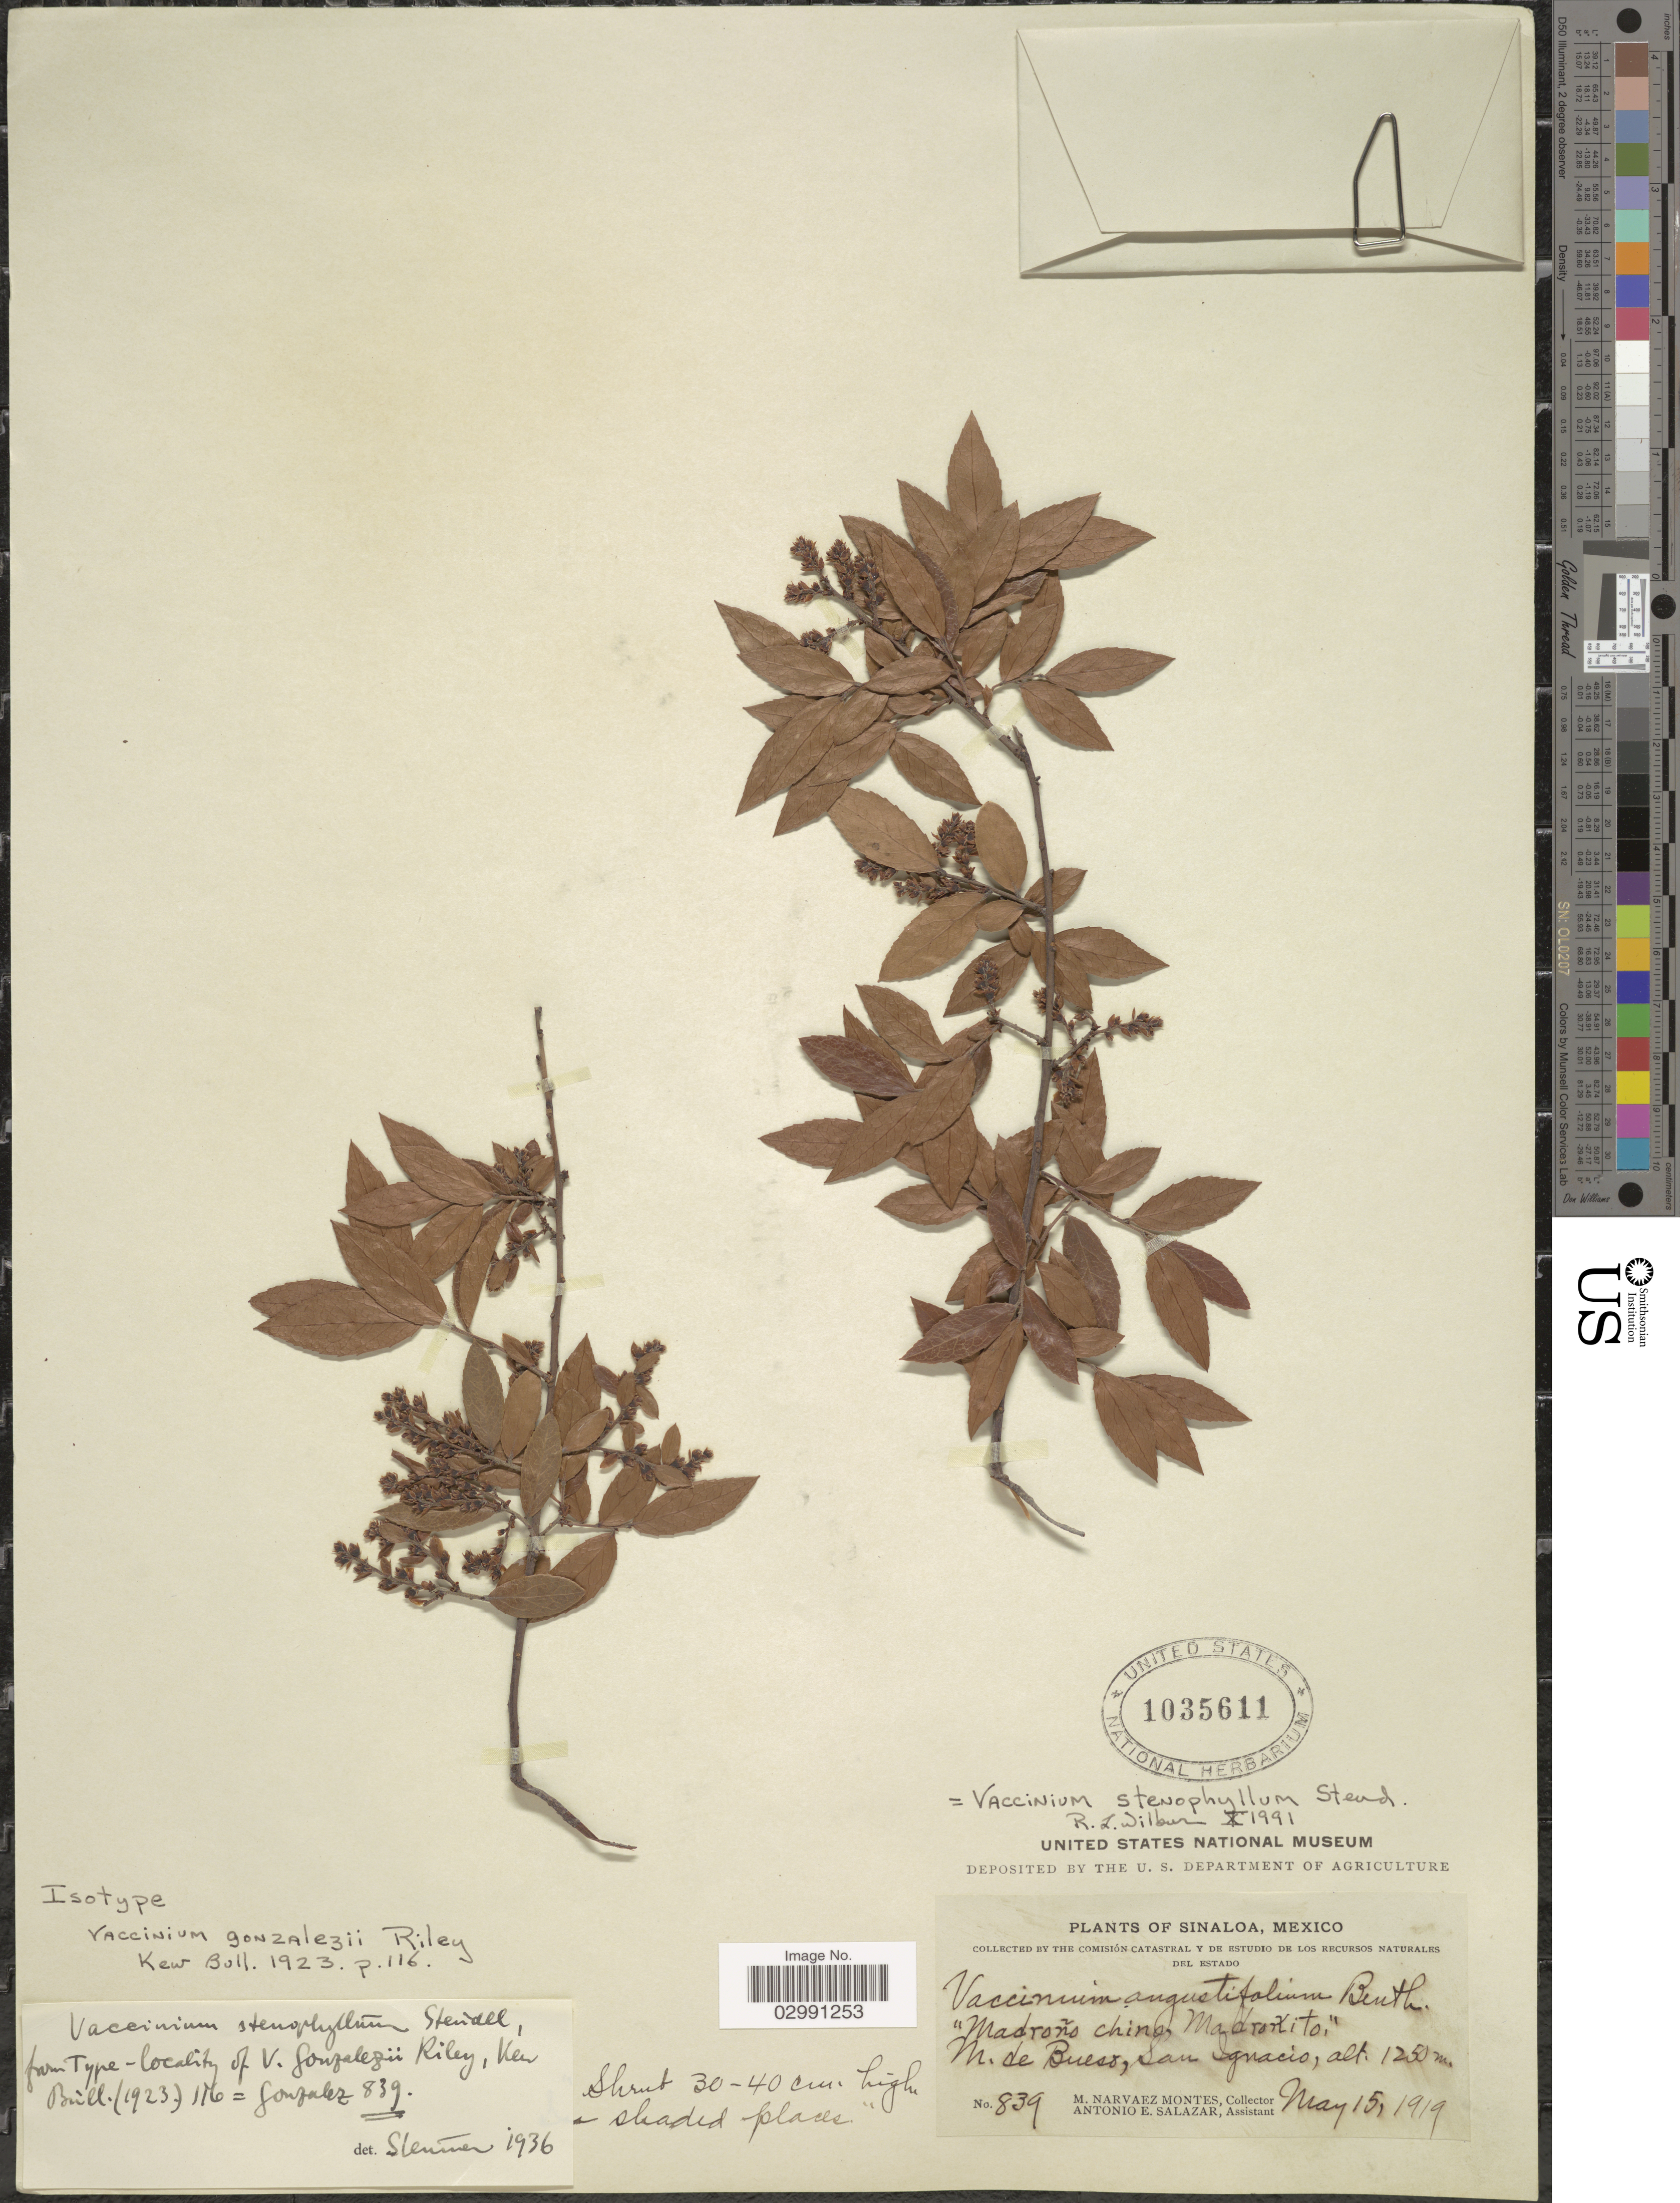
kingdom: Plantae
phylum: Tracheophyta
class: Magnoliopsida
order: Ericales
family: Ericaceae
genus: Vaccinium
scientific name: Vaccinium stenophyllum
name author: Steud.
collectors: M. Narvaez-Montes & A. E. Salazar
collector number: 839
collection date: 1919-05-15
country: Mexico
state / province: Sinaloa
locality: M. de Bueso, San Ignacio.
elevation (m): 1250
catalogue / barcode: US 1035611